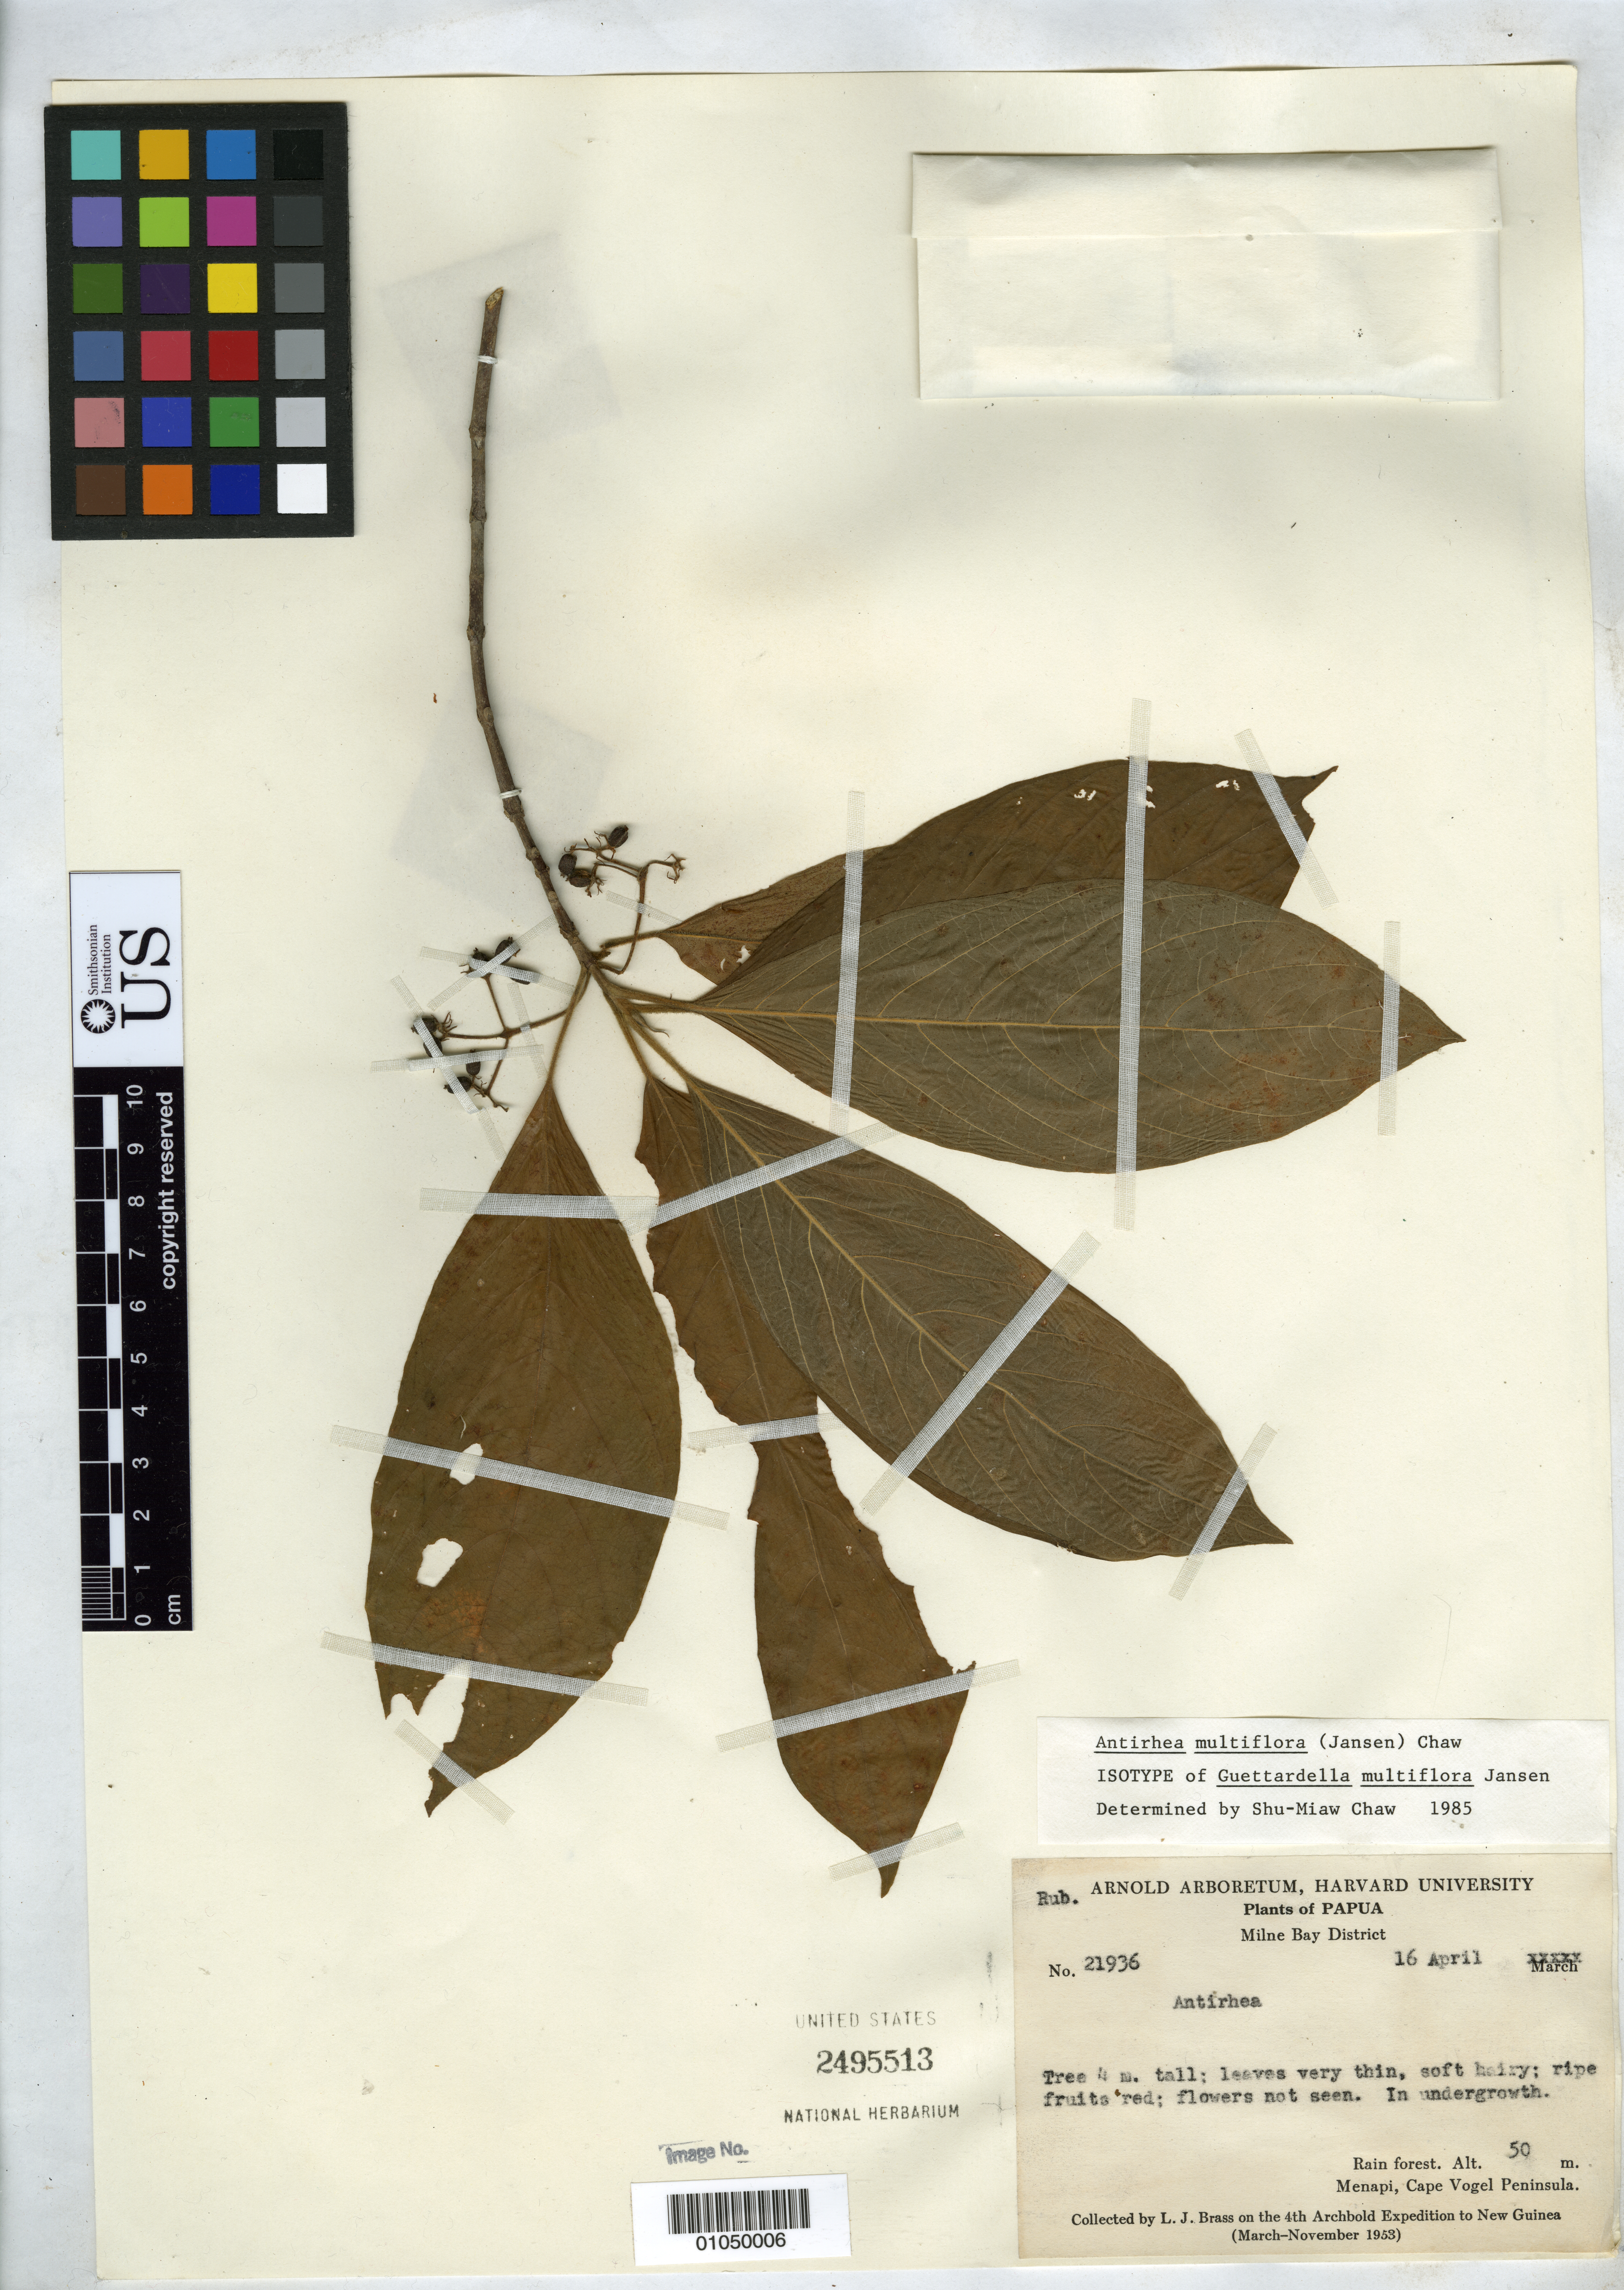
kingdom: Plantae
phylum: Tracheophyta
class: Magnoliopsida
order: Gentianales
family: Rubiaceae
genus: Guettardella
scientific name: Guettardella multiflora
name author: M. E. Jansen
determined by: Chaw, S. M.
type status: Isotype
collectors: L. J. Brass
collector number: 21936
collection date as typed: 16 Apr 1953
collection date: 1953-04-16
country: Papua New Guinea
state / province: Milne Bay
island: New Guinea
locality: Menapi, Cape Vogel Peninsula.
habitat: Rain forest.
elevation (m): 50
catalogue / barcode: US 2495513